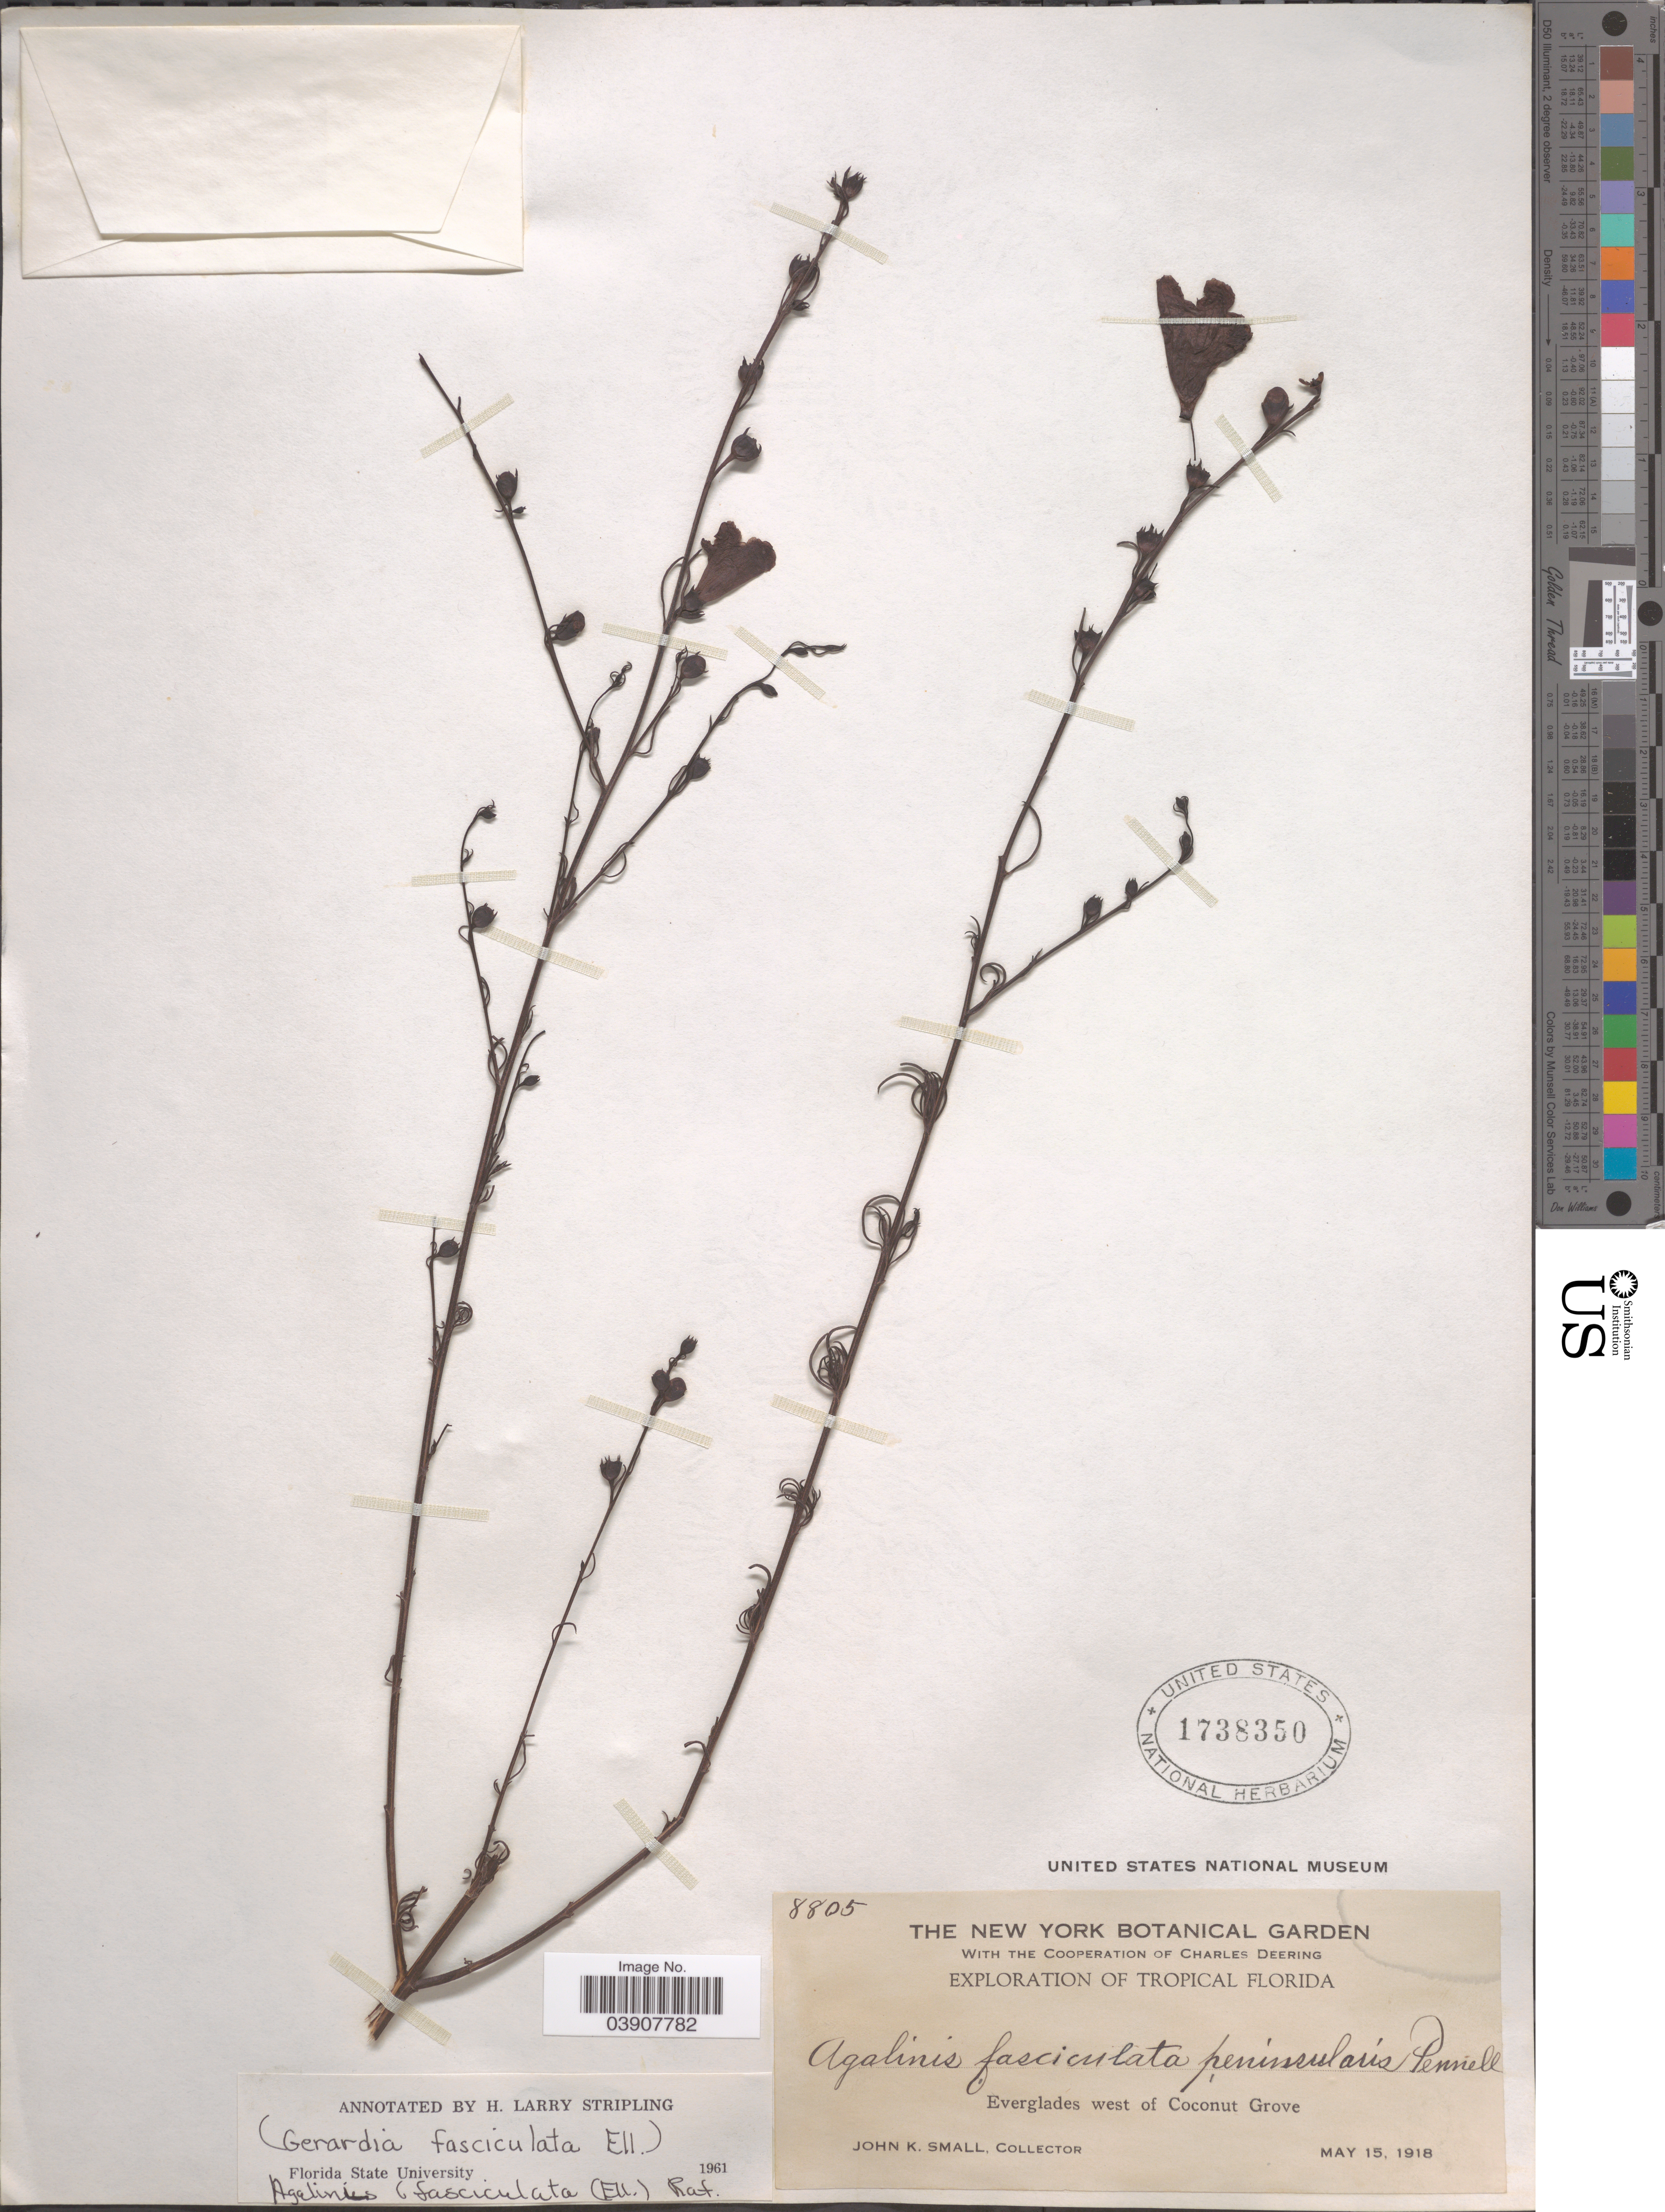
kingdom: Plantae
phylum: Tracheophyta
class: Magnoliopsida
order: Lamiales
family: Orobanchaceae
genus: Agalinis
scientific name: Agalinis fasciculata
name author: (Elliott) Raf.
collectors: J. K. Small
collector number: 8805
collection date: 1918-05-15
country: United States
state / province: Florida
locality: Subtropical Florida. Everglades west of Coconut Grove.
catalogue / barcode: US 1738350